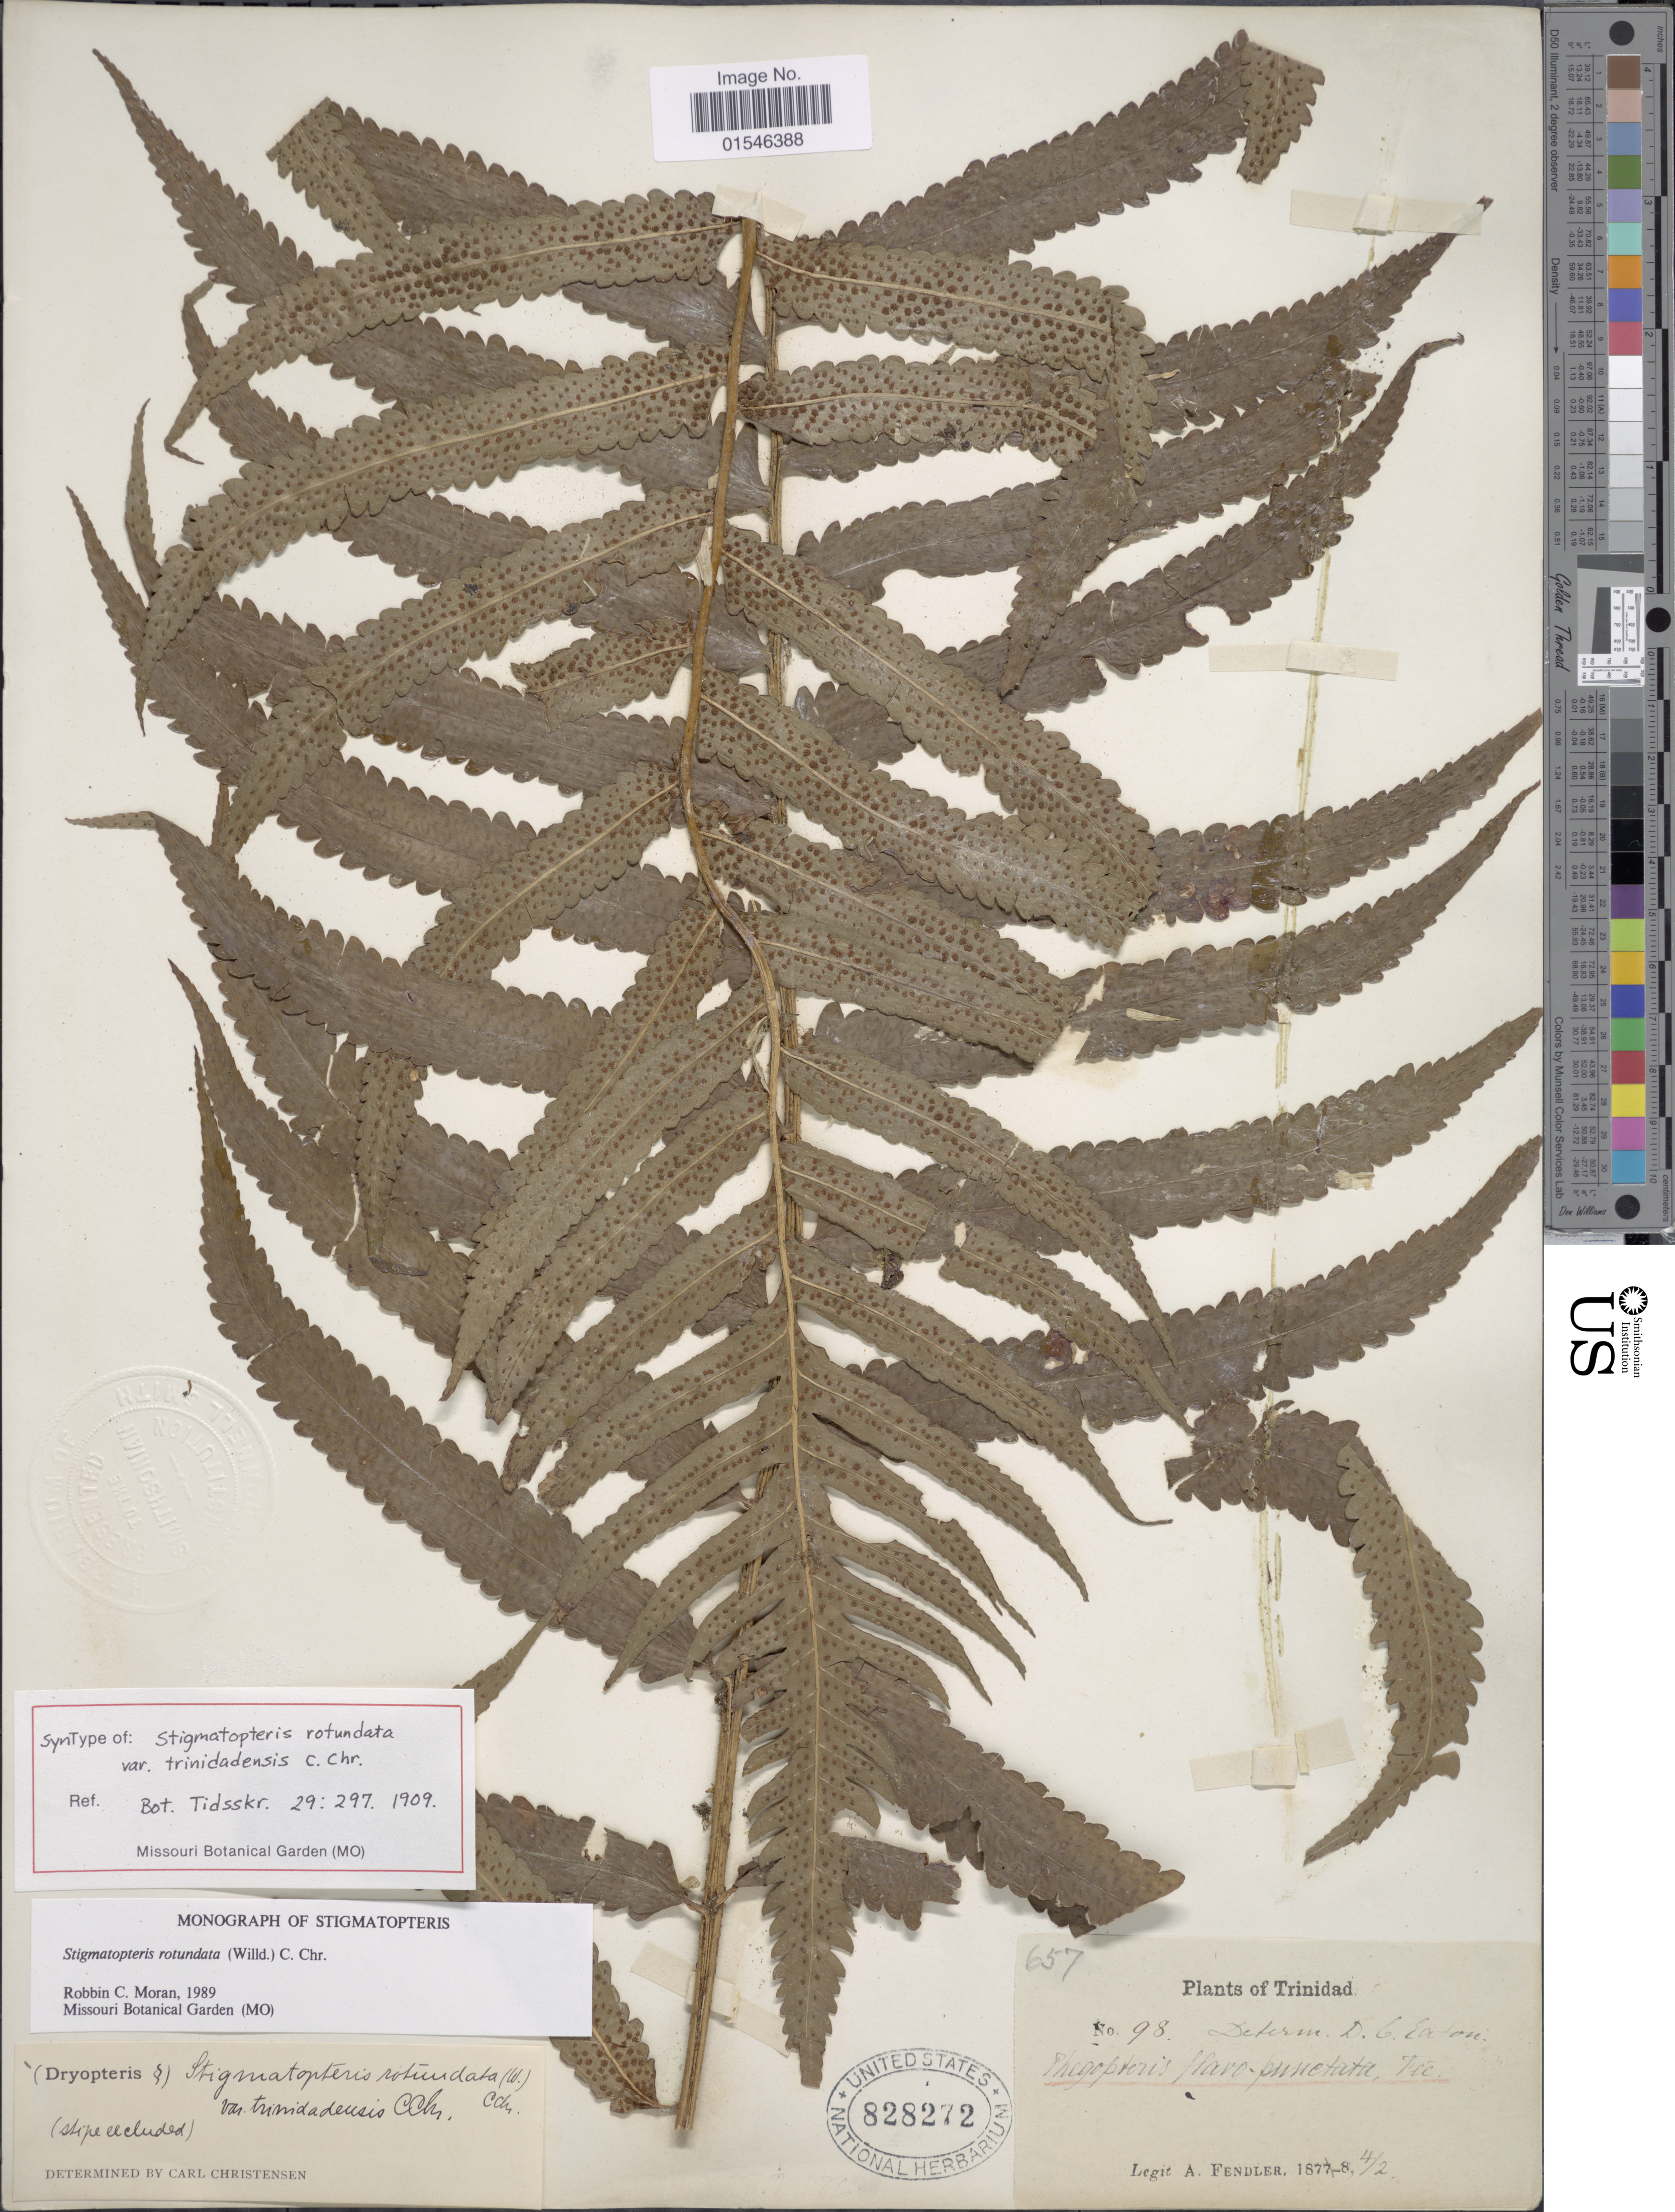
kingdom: Plantae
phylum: Tracheophyta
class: Polypodiopsida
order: Polypodiales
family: Dryopteridaceae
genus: Stigmatopteris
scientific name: Stigmatopteris rotundata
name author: (Willd.) C. Chr.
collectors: A. Fendler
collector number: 98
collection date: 1878-02-04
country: Trinidad and Tobago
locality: Trinidad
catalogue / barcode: US 828272